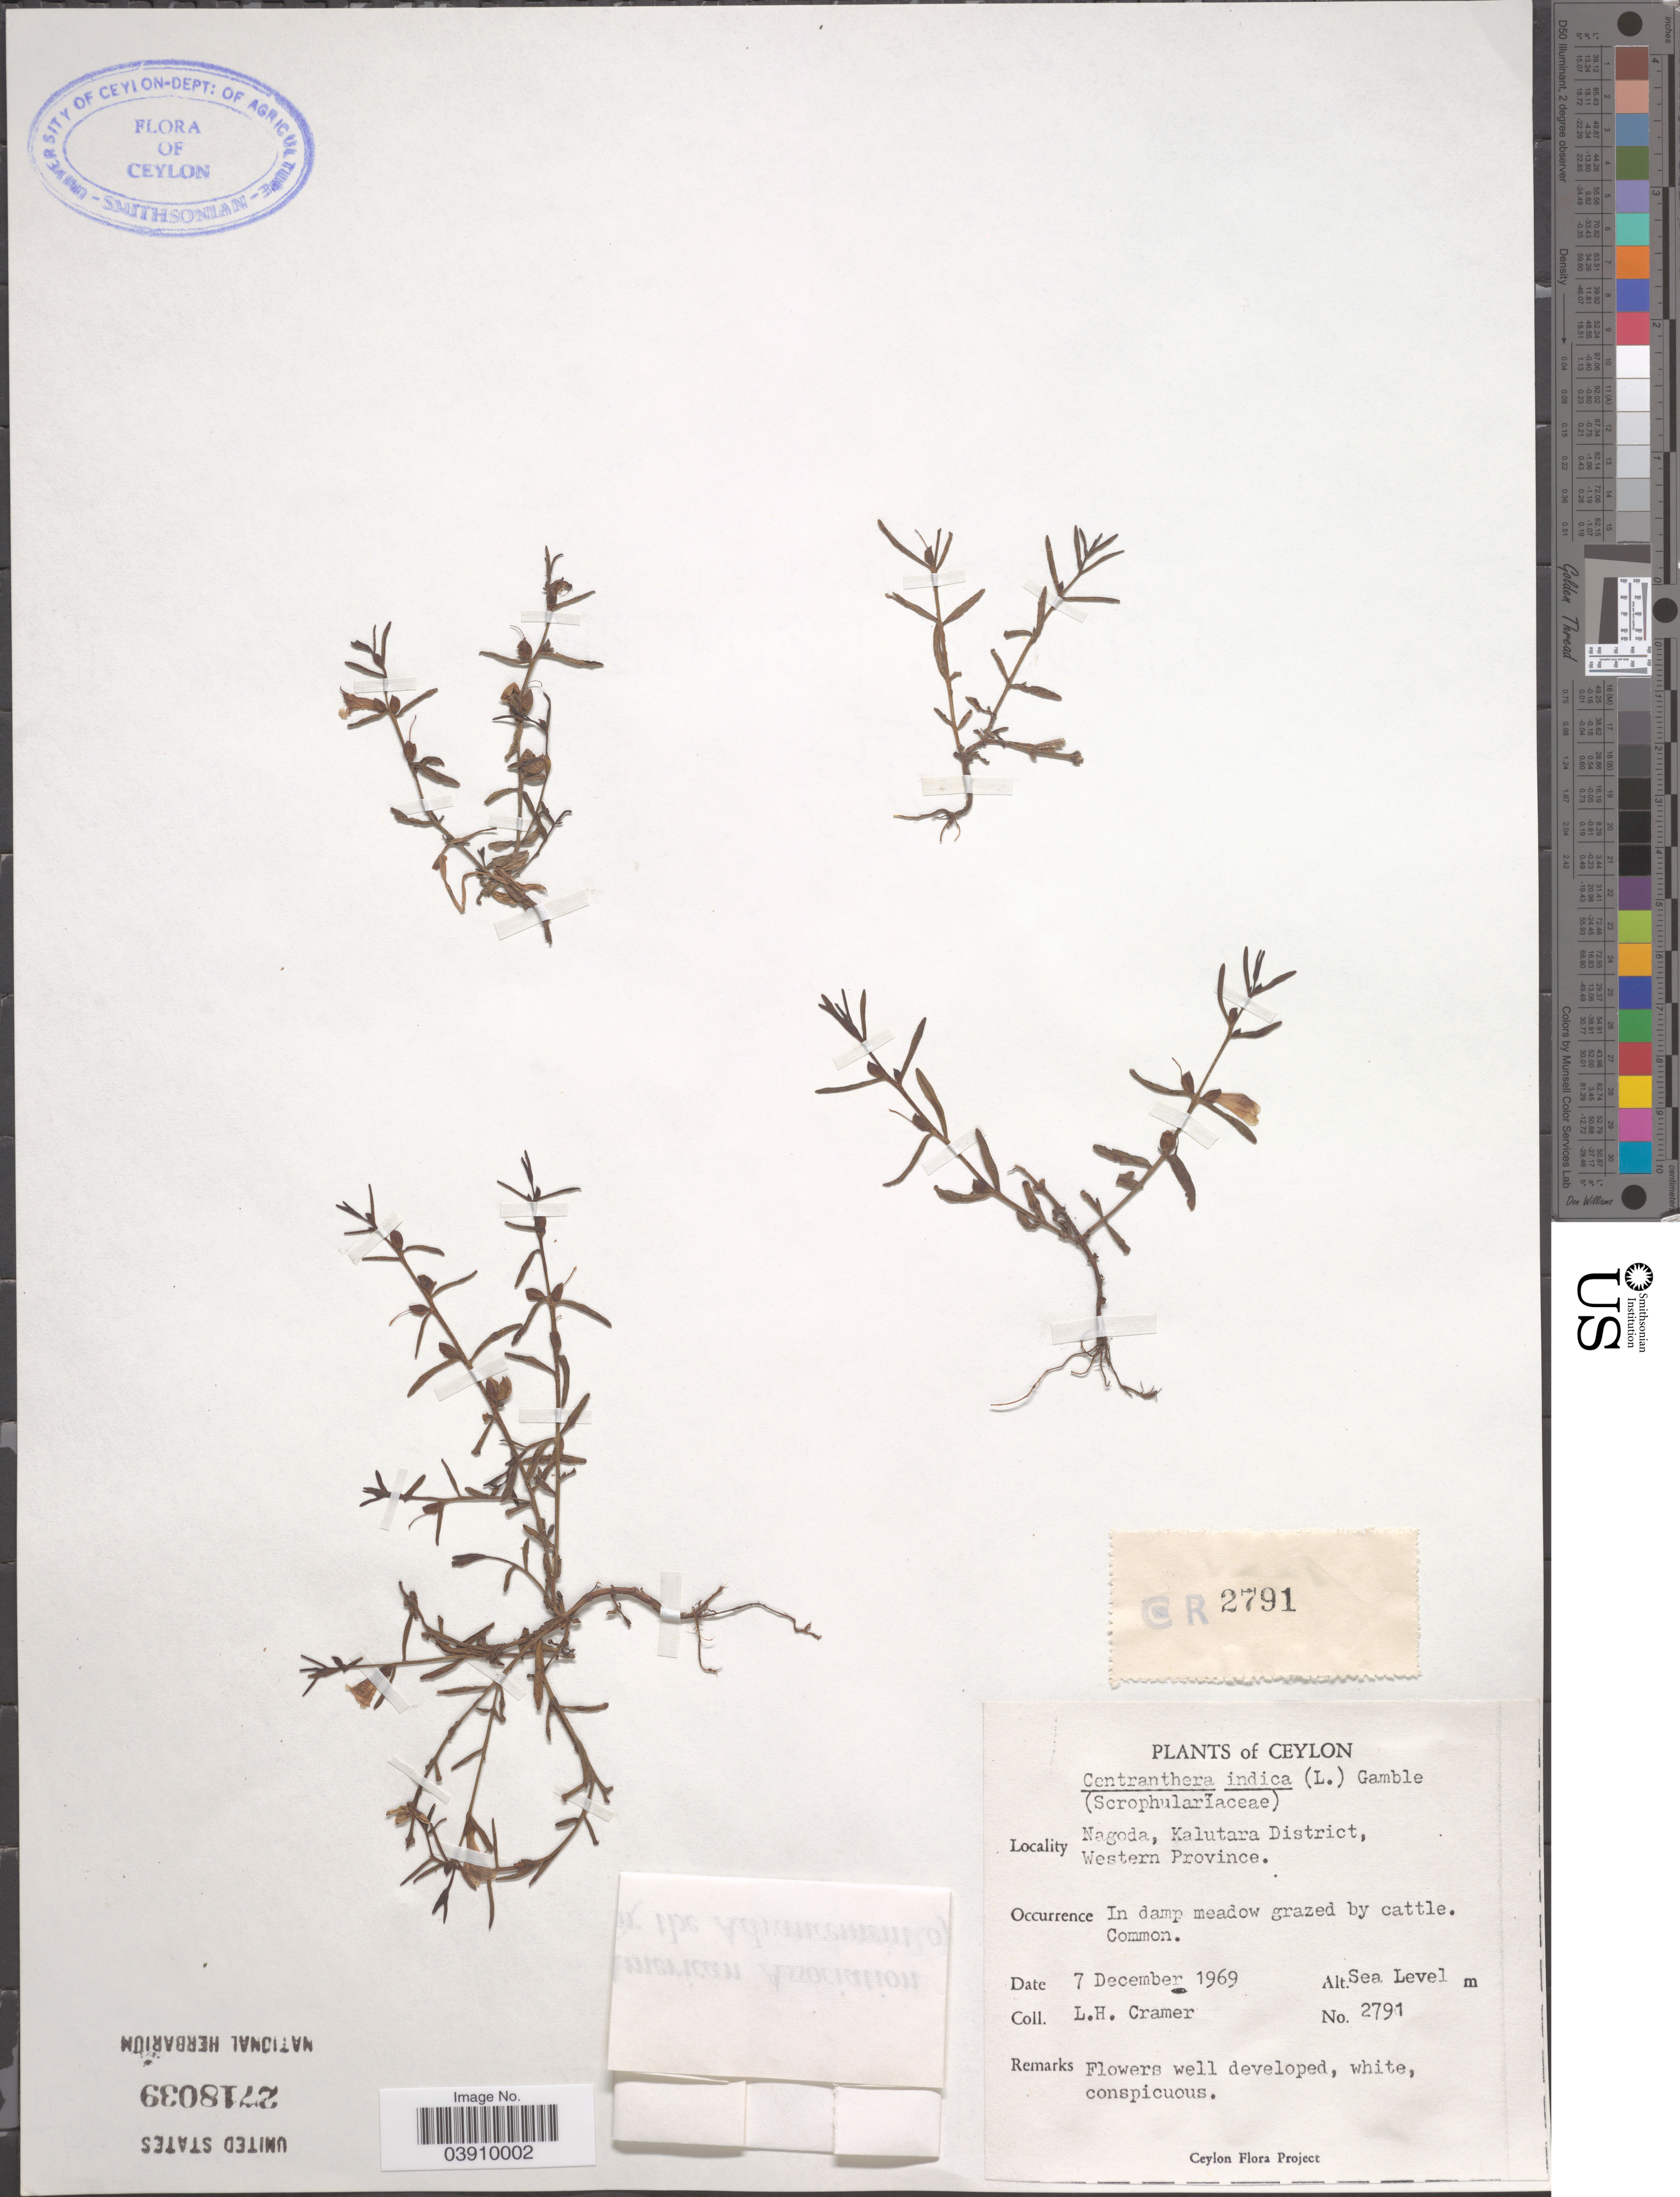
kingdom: Plantae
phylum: Tracheophyta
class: Magnoliopsida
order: Lamiales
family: Orobanchaceae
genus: Centranthera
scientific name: Centranthera indica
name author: (L.) Gamble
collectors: L. H. Cramer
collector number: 2791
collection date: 1969-12-07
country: Sri Lanka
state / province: Western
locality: Ceylon. Nagoda, Kalutara District.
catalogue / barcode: US 2718039